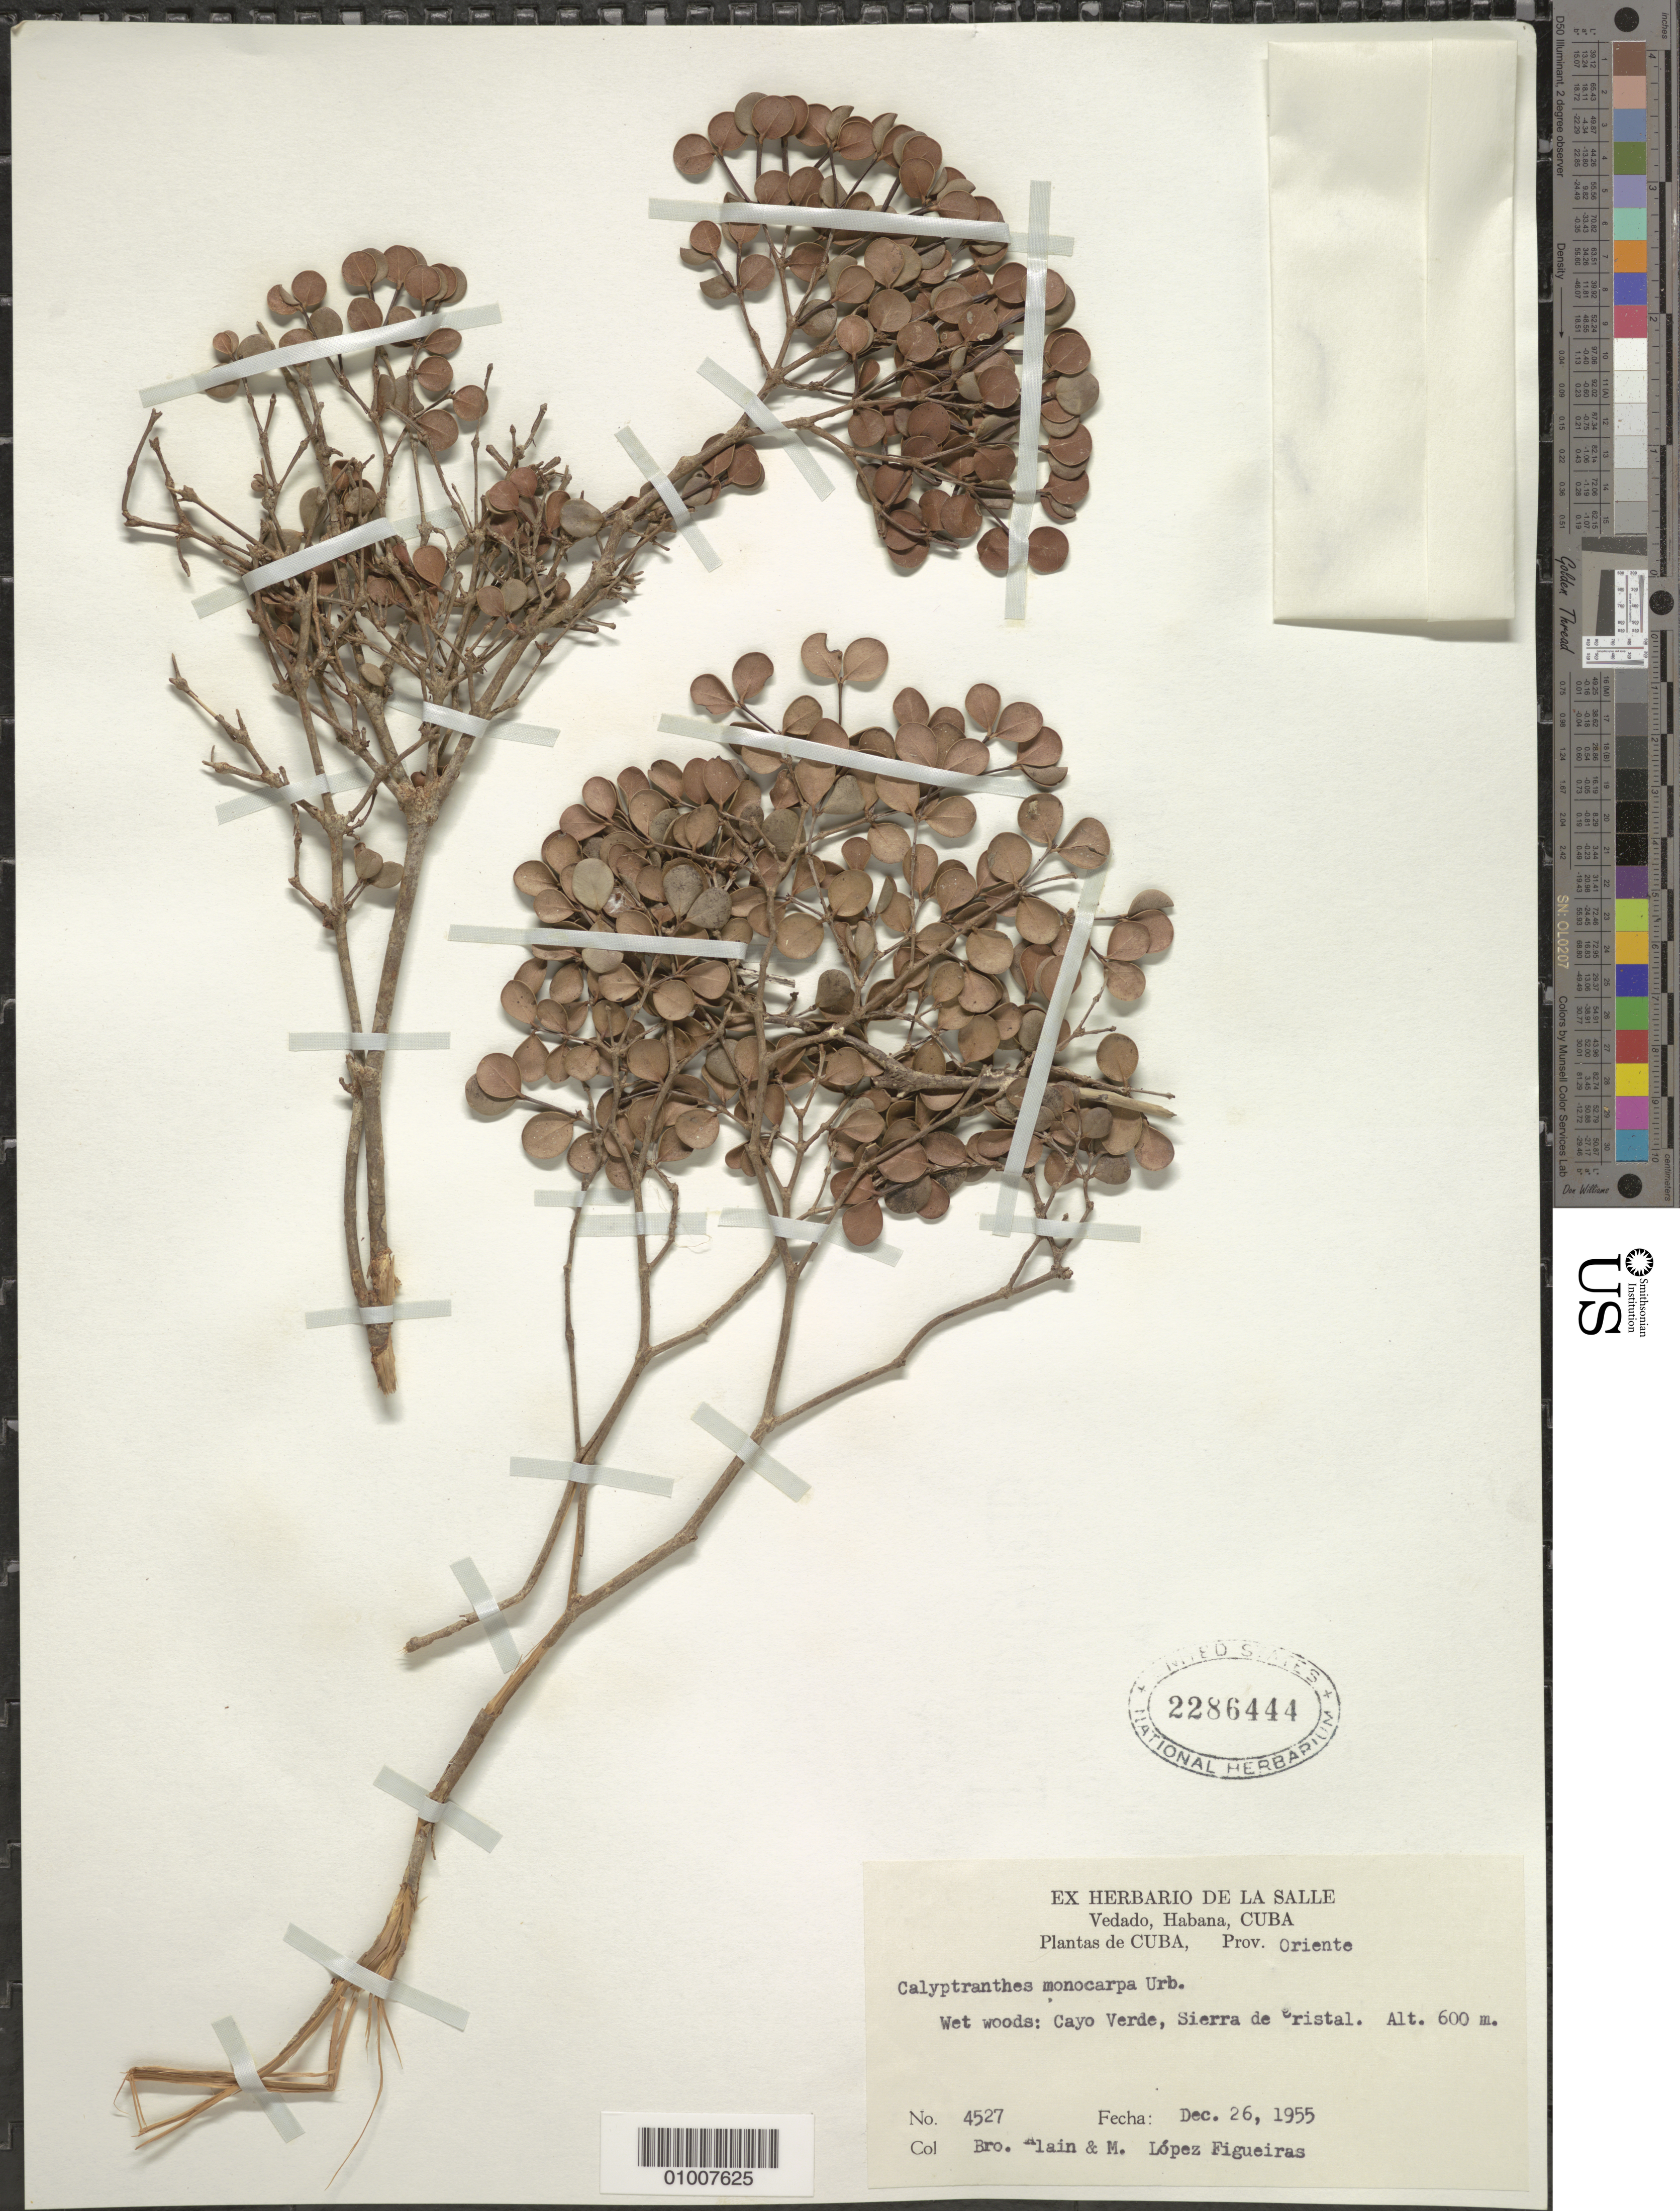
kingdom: Plantae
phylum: Tracheophyta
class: Magnoliopsida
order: Myrtales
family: Myrtaceae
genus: Myrcia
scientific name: Myrcia monocarpa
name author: (Urb.) Z. Acosta & K. Samra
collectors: A. H. Liogier & M. López Figueiras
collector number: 4527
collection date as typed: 26 Dec 1955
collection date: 1955-12-26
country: Cuba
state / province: Oriente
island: Cuba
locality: Cayo Verde, Sierra de Cristal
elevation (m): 600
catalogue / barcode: US 2286444